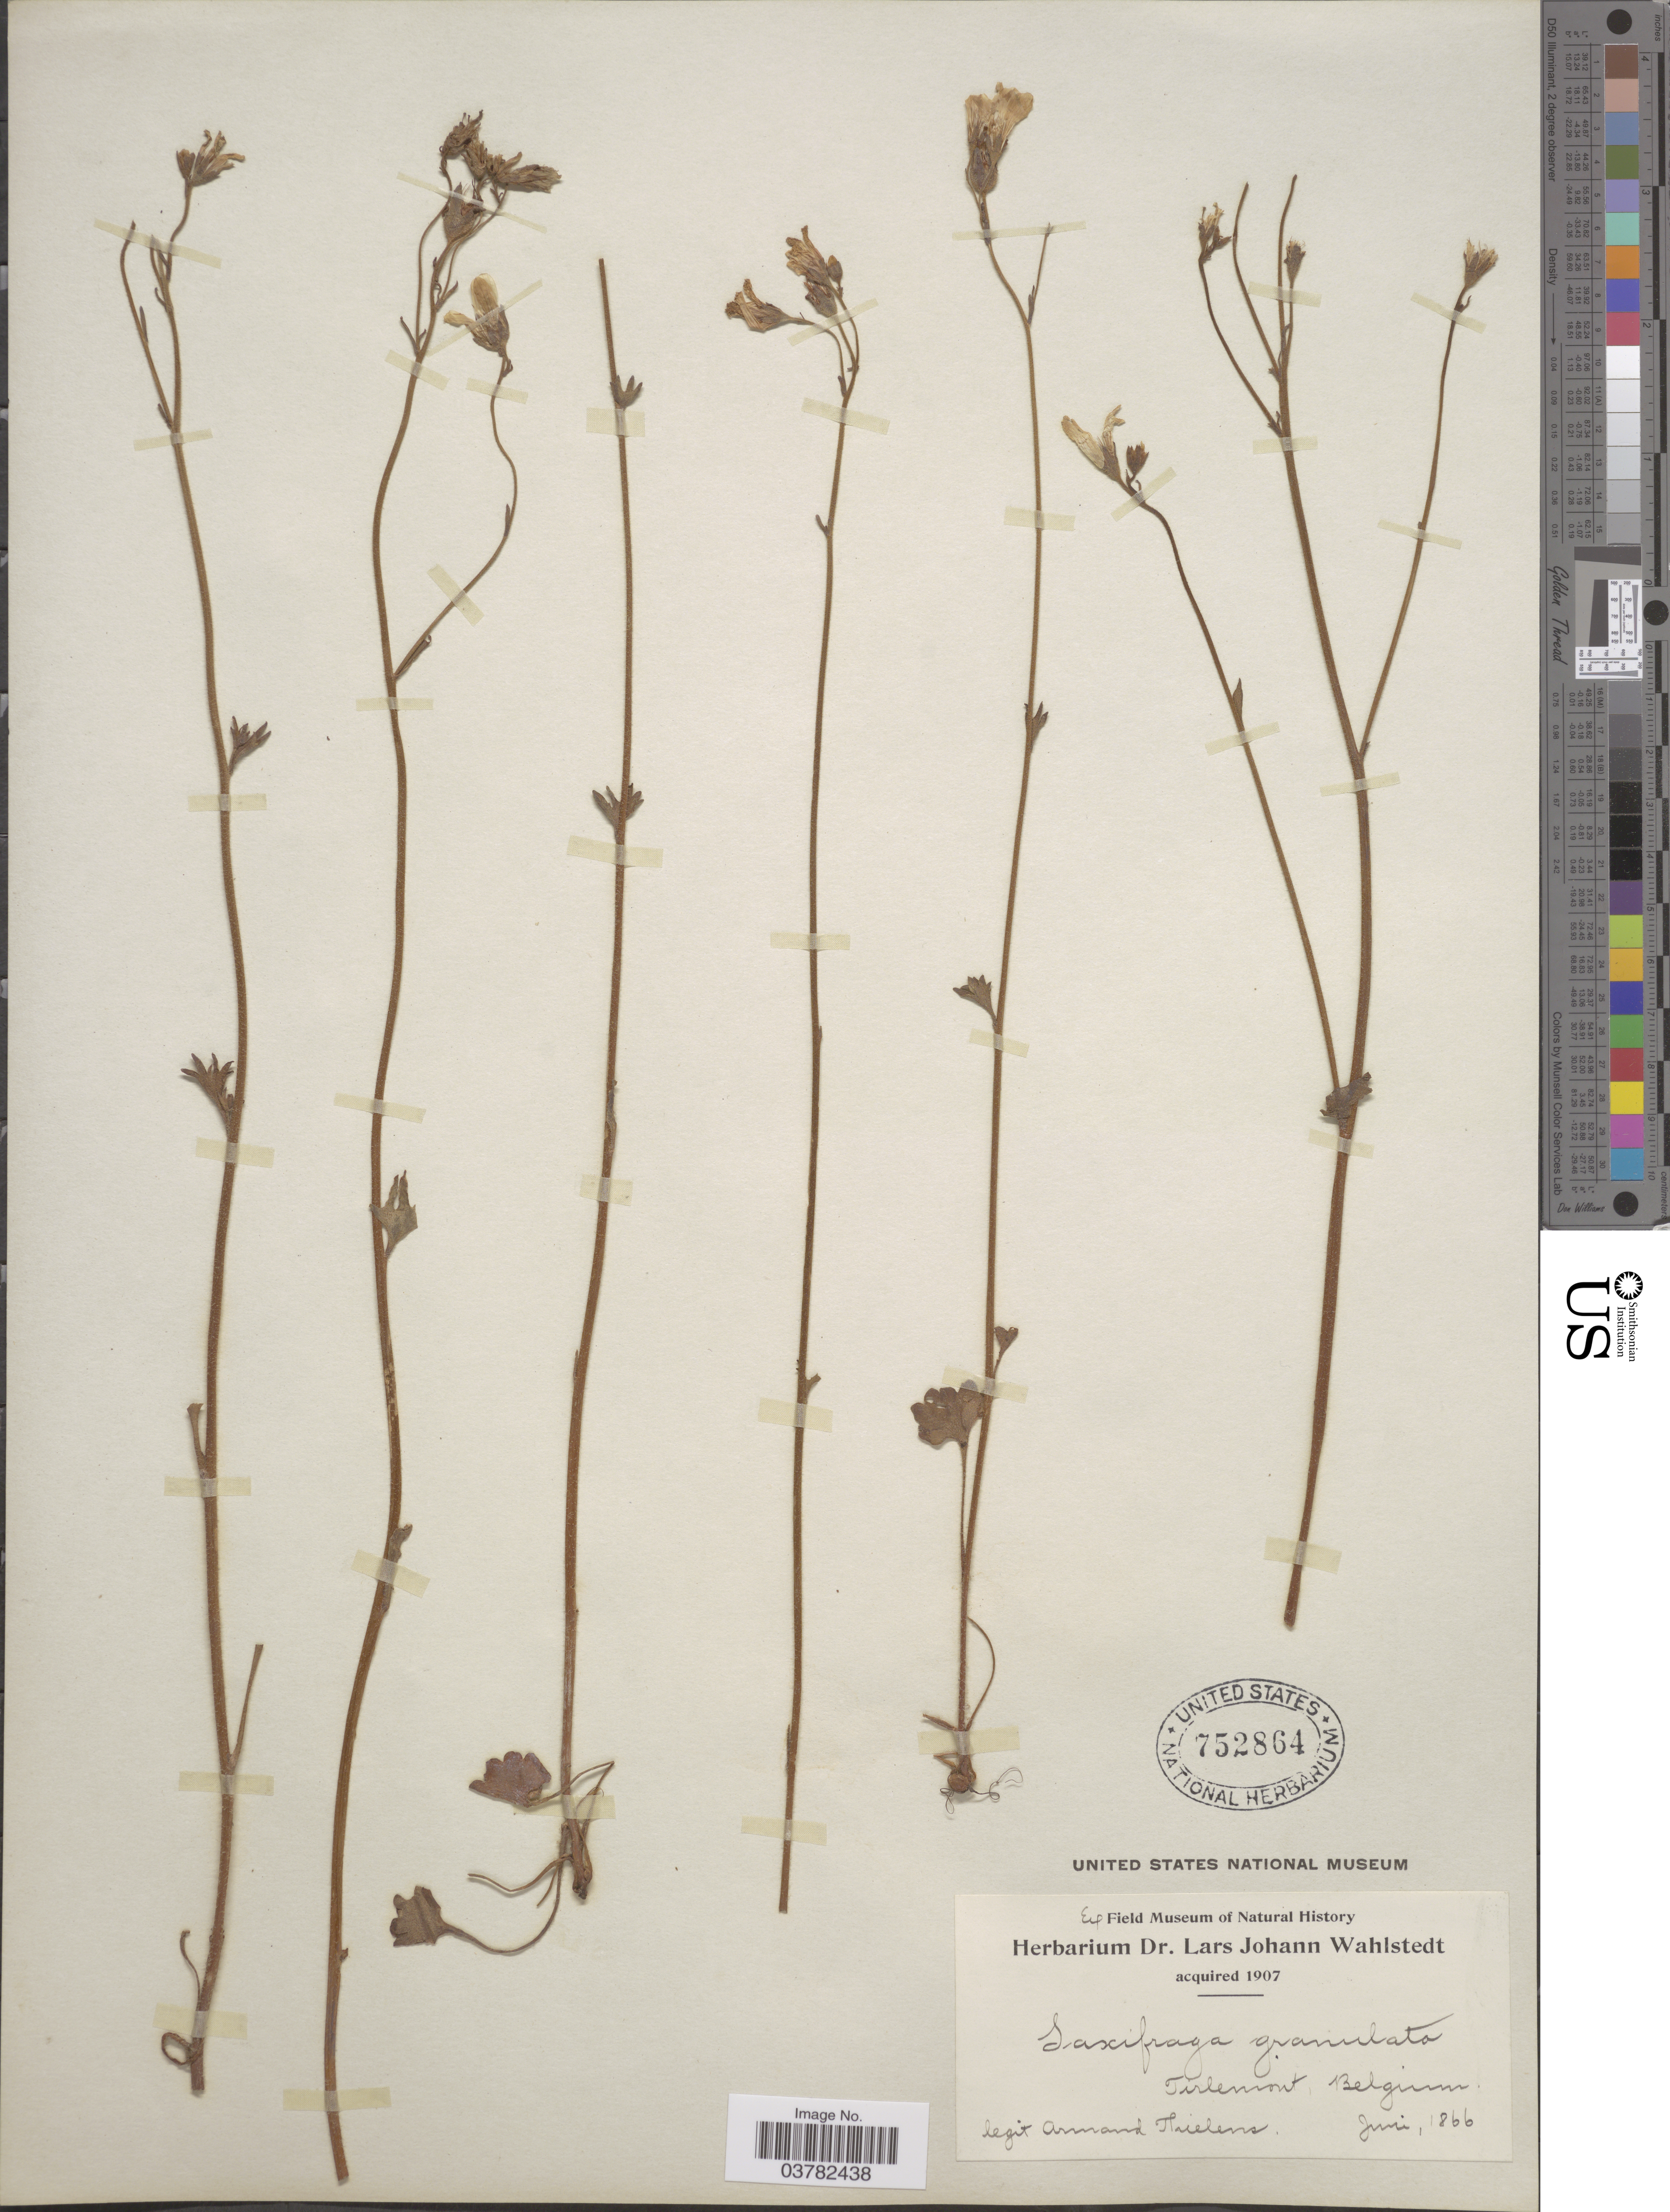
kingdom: Plantae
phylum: Tracheophyta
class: Magnoliopsida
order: Saxifragales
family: Saxifragaceae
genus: Saxifraga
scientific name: Saxifraga granulata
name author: L.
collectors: A. Thielens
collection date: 1866-06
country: Belgium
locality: Tirlemont.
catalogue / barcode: US 752864